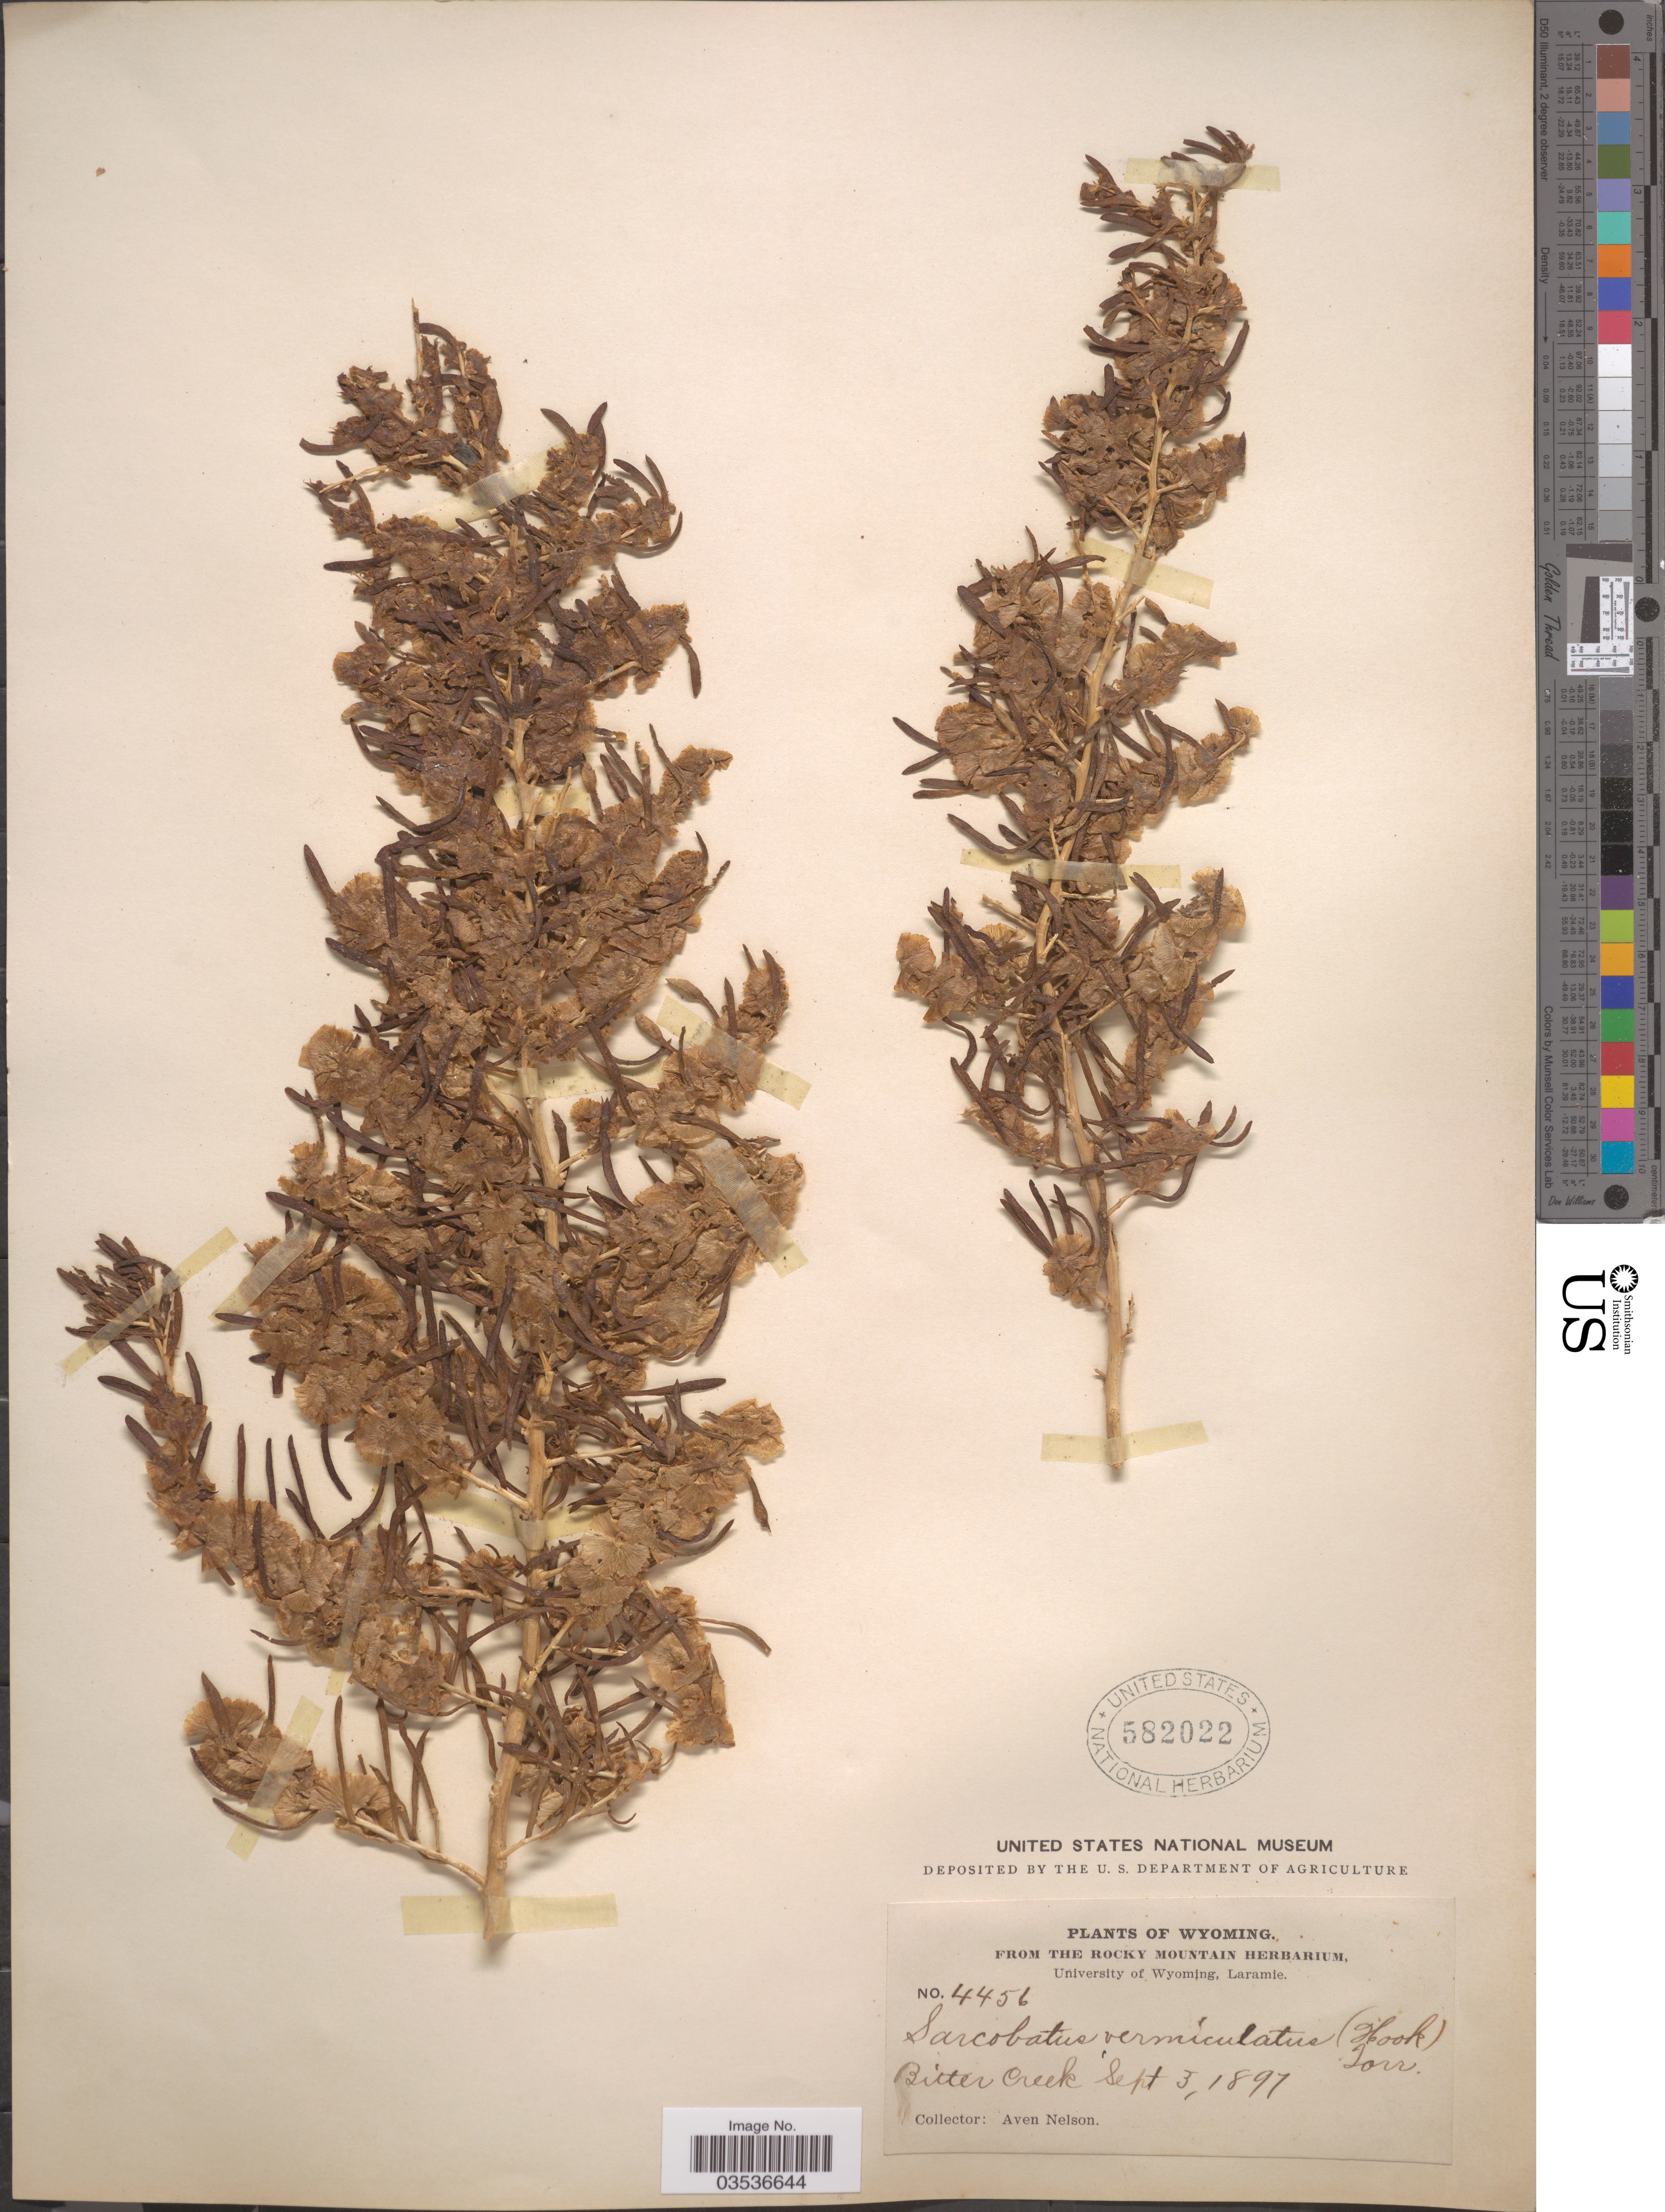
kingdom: Plantae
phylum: Tracheophyta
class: Magnoliopsida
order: Caryophyllales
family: Sarcobataceae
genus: Sarcobatus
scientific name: Sarcobatus vermiculatus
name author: (Hook.) Torr.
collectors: A. Nelson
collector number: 4456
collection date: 1897-09-03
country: United States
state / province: Wyoming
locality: Bitter Creek.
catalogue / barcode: US 582022